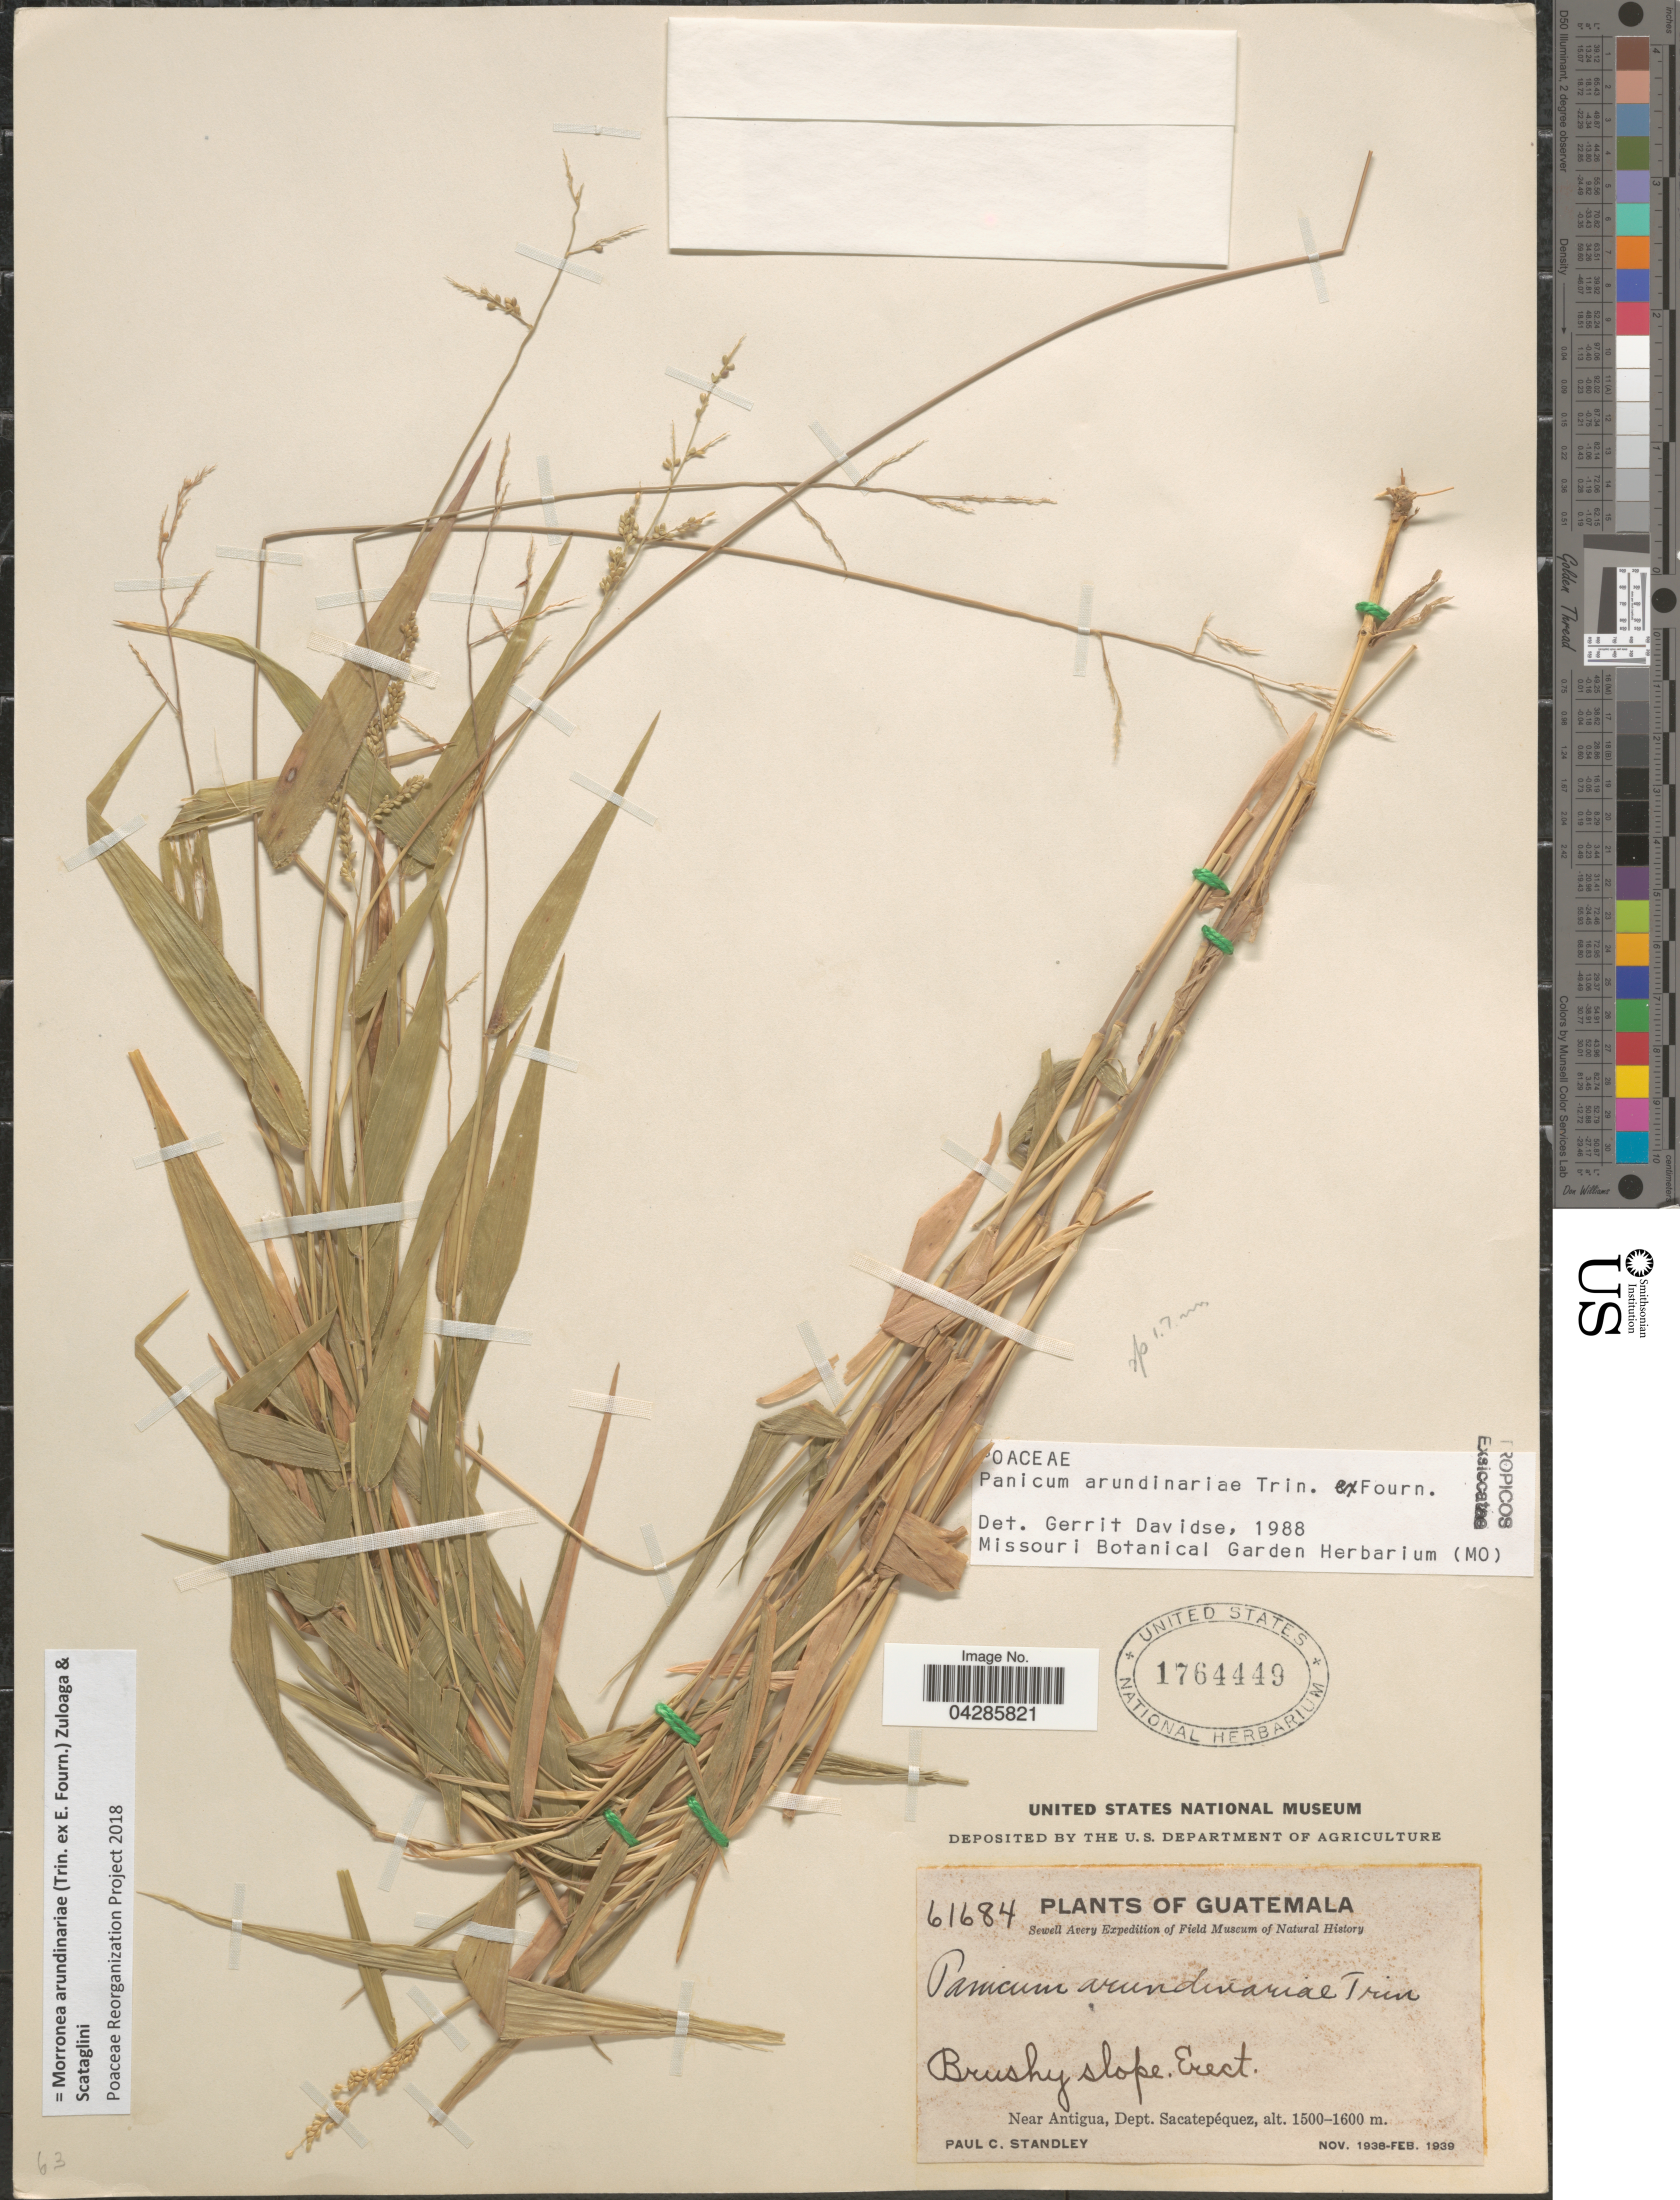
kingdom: Plantae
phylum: Tracheophyta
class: Liliopsida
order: Poales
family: Poaceae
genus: Morronea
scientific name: Morronea arundinariae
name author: (Trin. ex E. Fourn.) Zuloaga & Scataglini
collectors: P. C. Standley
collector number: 61684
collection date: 1938-11/1939-02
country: Guatemala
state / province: Sacatepequez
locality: Sewell Avery Expedition. Brushy slope. Near Antigua, Dept. Sacatepéquez.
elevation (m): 1500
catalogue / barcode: US 1764449